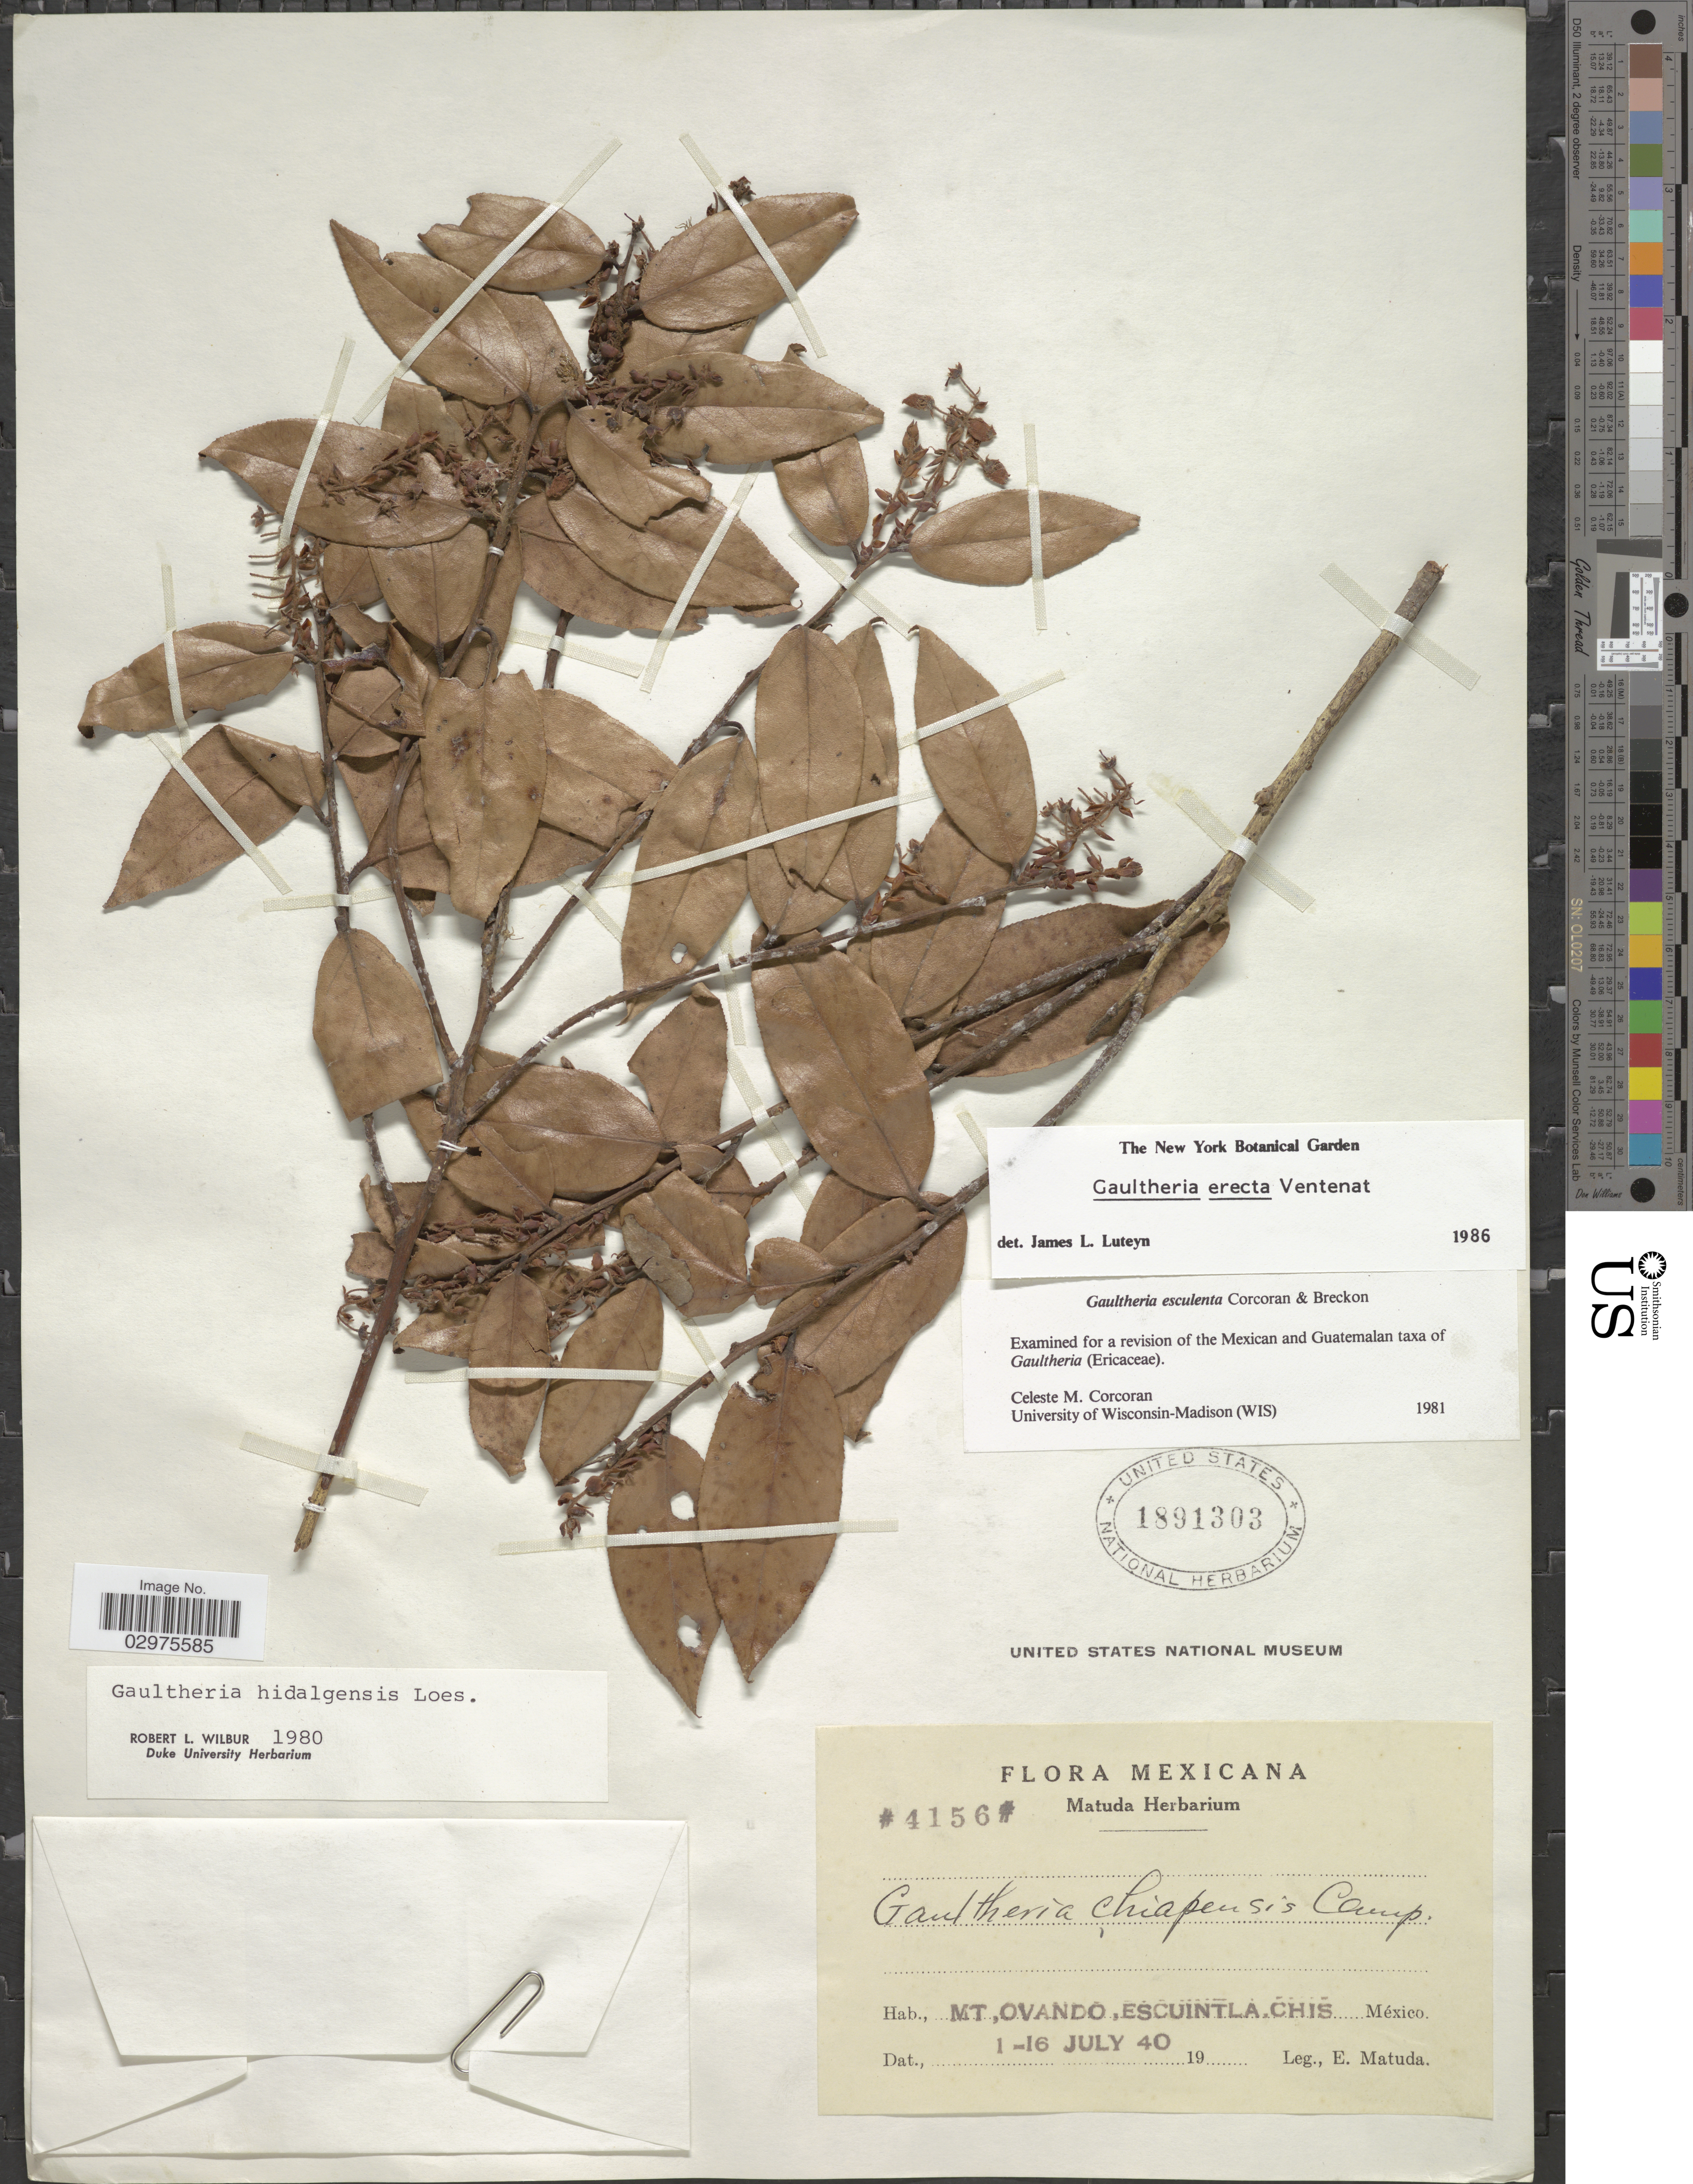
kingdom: Plantae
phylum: Tracheophyta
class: Magnoliopsida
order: Ericales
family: Ericaceae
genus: Gaultheria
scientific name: Gaultheria erecta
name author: Vent.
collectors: E. Matuda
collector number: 4156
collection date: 1940-07-01/1940-07-16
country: Mexico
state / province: Chiapas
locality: Mt. Ovando, Escuintla. Chis.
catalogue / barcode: US 1891303